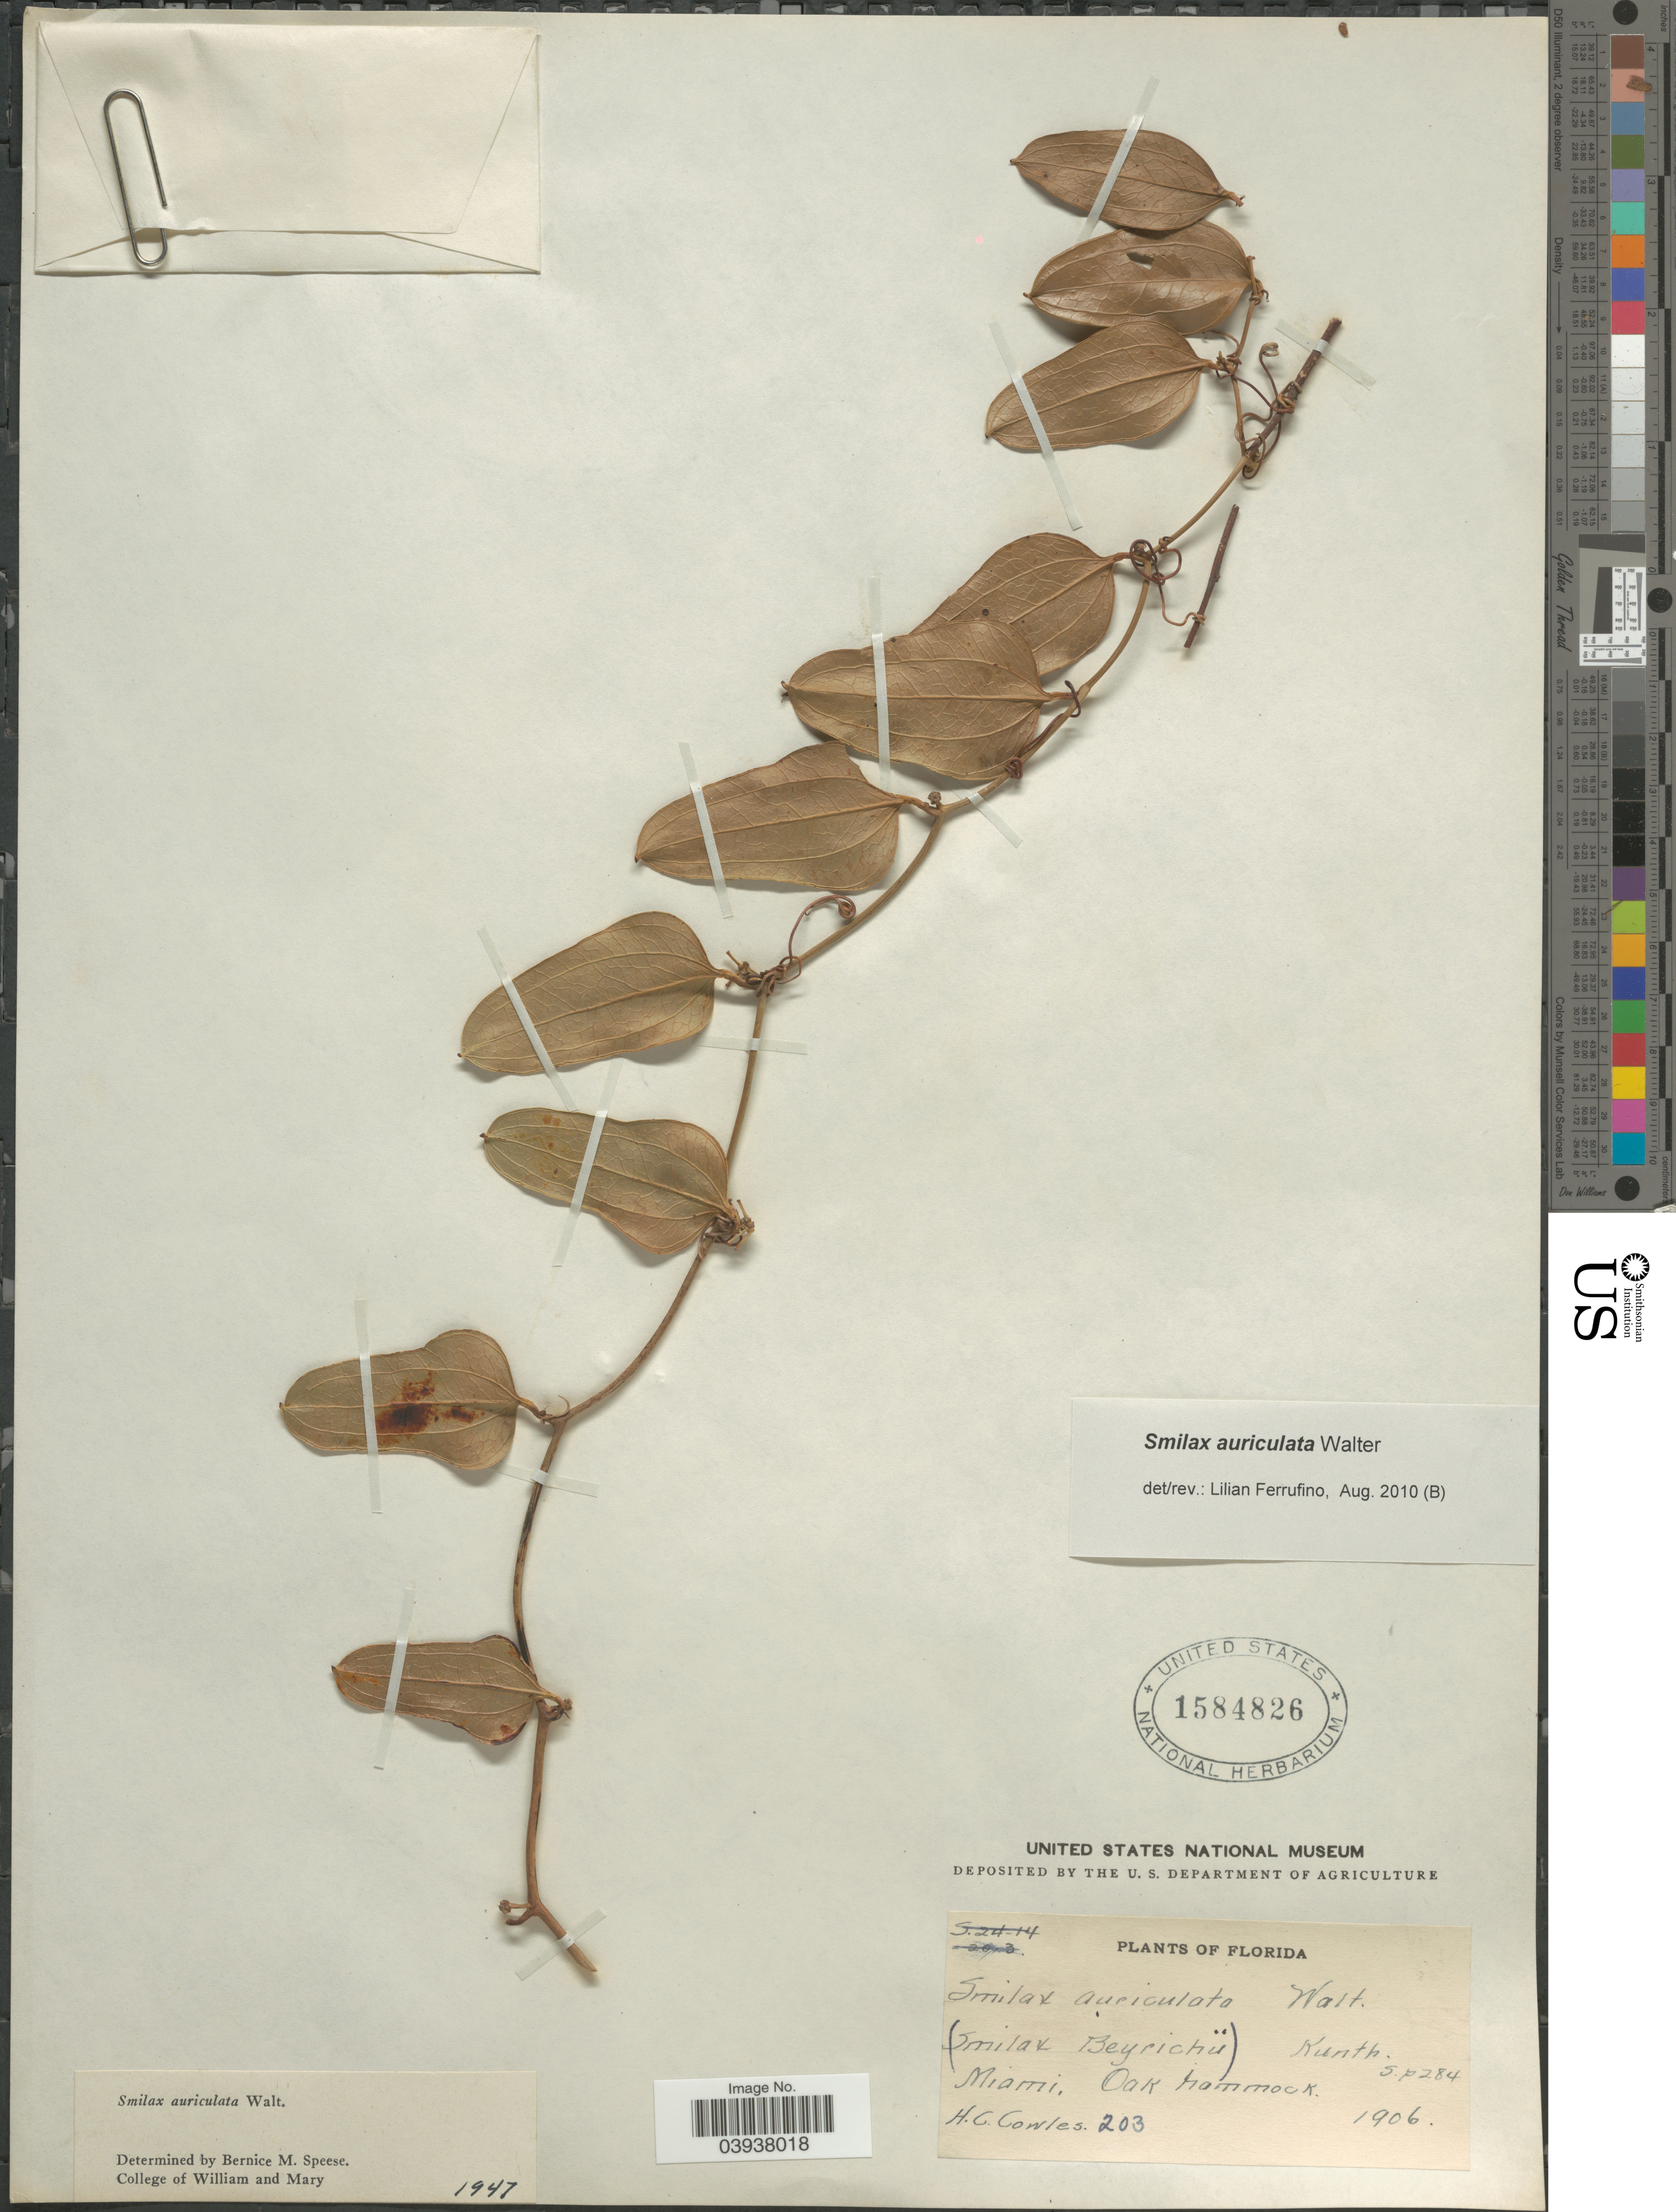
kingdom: Plantae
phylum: Tracheophyta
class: Liliopsida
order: Liliales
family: Smilacaceae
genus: Smilax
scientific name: Smilax auriculata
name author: Walter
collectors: H. Cowles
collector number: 203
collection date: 1906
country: United States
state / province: Florida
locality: Miami. Oak hammocks.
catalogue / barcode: US 1574826